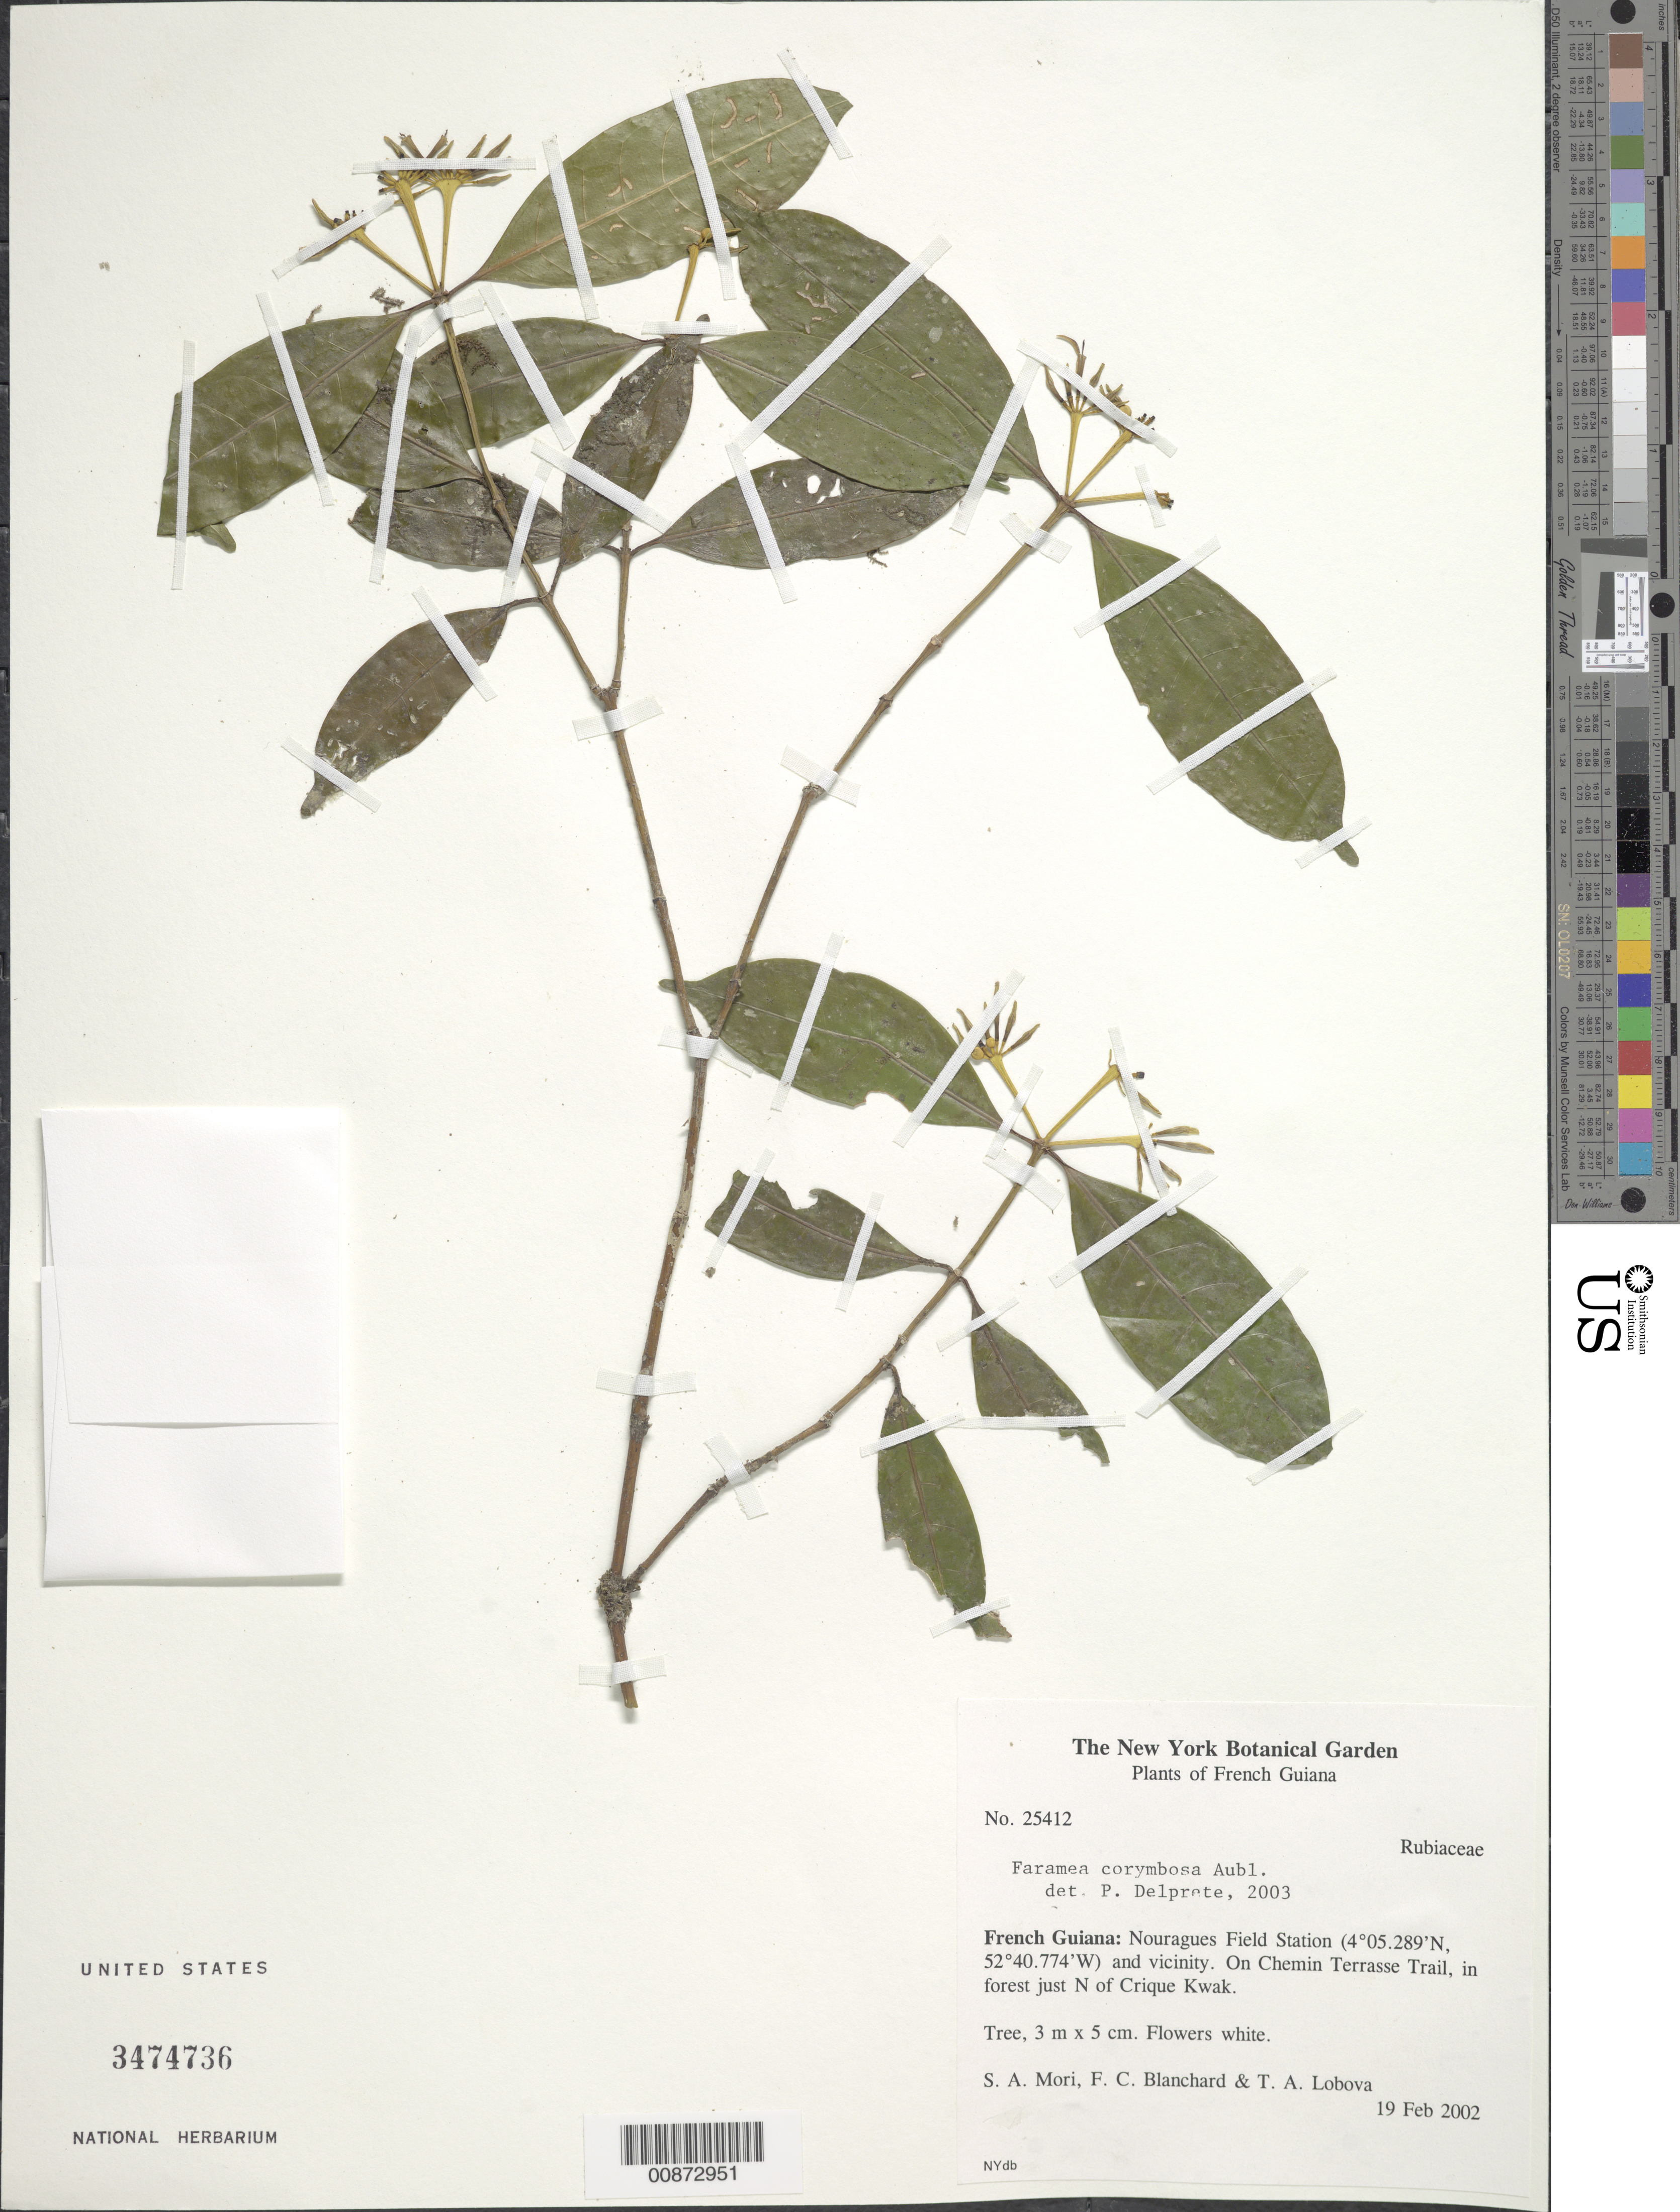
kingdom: Plantae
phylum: Tracheophyta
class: Magnoliopsida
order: Gentianales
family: Rubiaceae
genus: Faramea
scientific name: Faramea corymbosa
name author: Aubl.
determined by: Delprete, P. G., Herb. de Guyane Cay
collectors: S. Mori, F. Blanchard & T. Lobova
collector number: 25412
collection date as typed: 19-Feb-02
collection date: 2002-02-19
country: French Guiana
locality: Nouragues Field Station, on Chemin Terrasse Trail, just N of Crique Kwak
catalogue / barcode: US 3474736